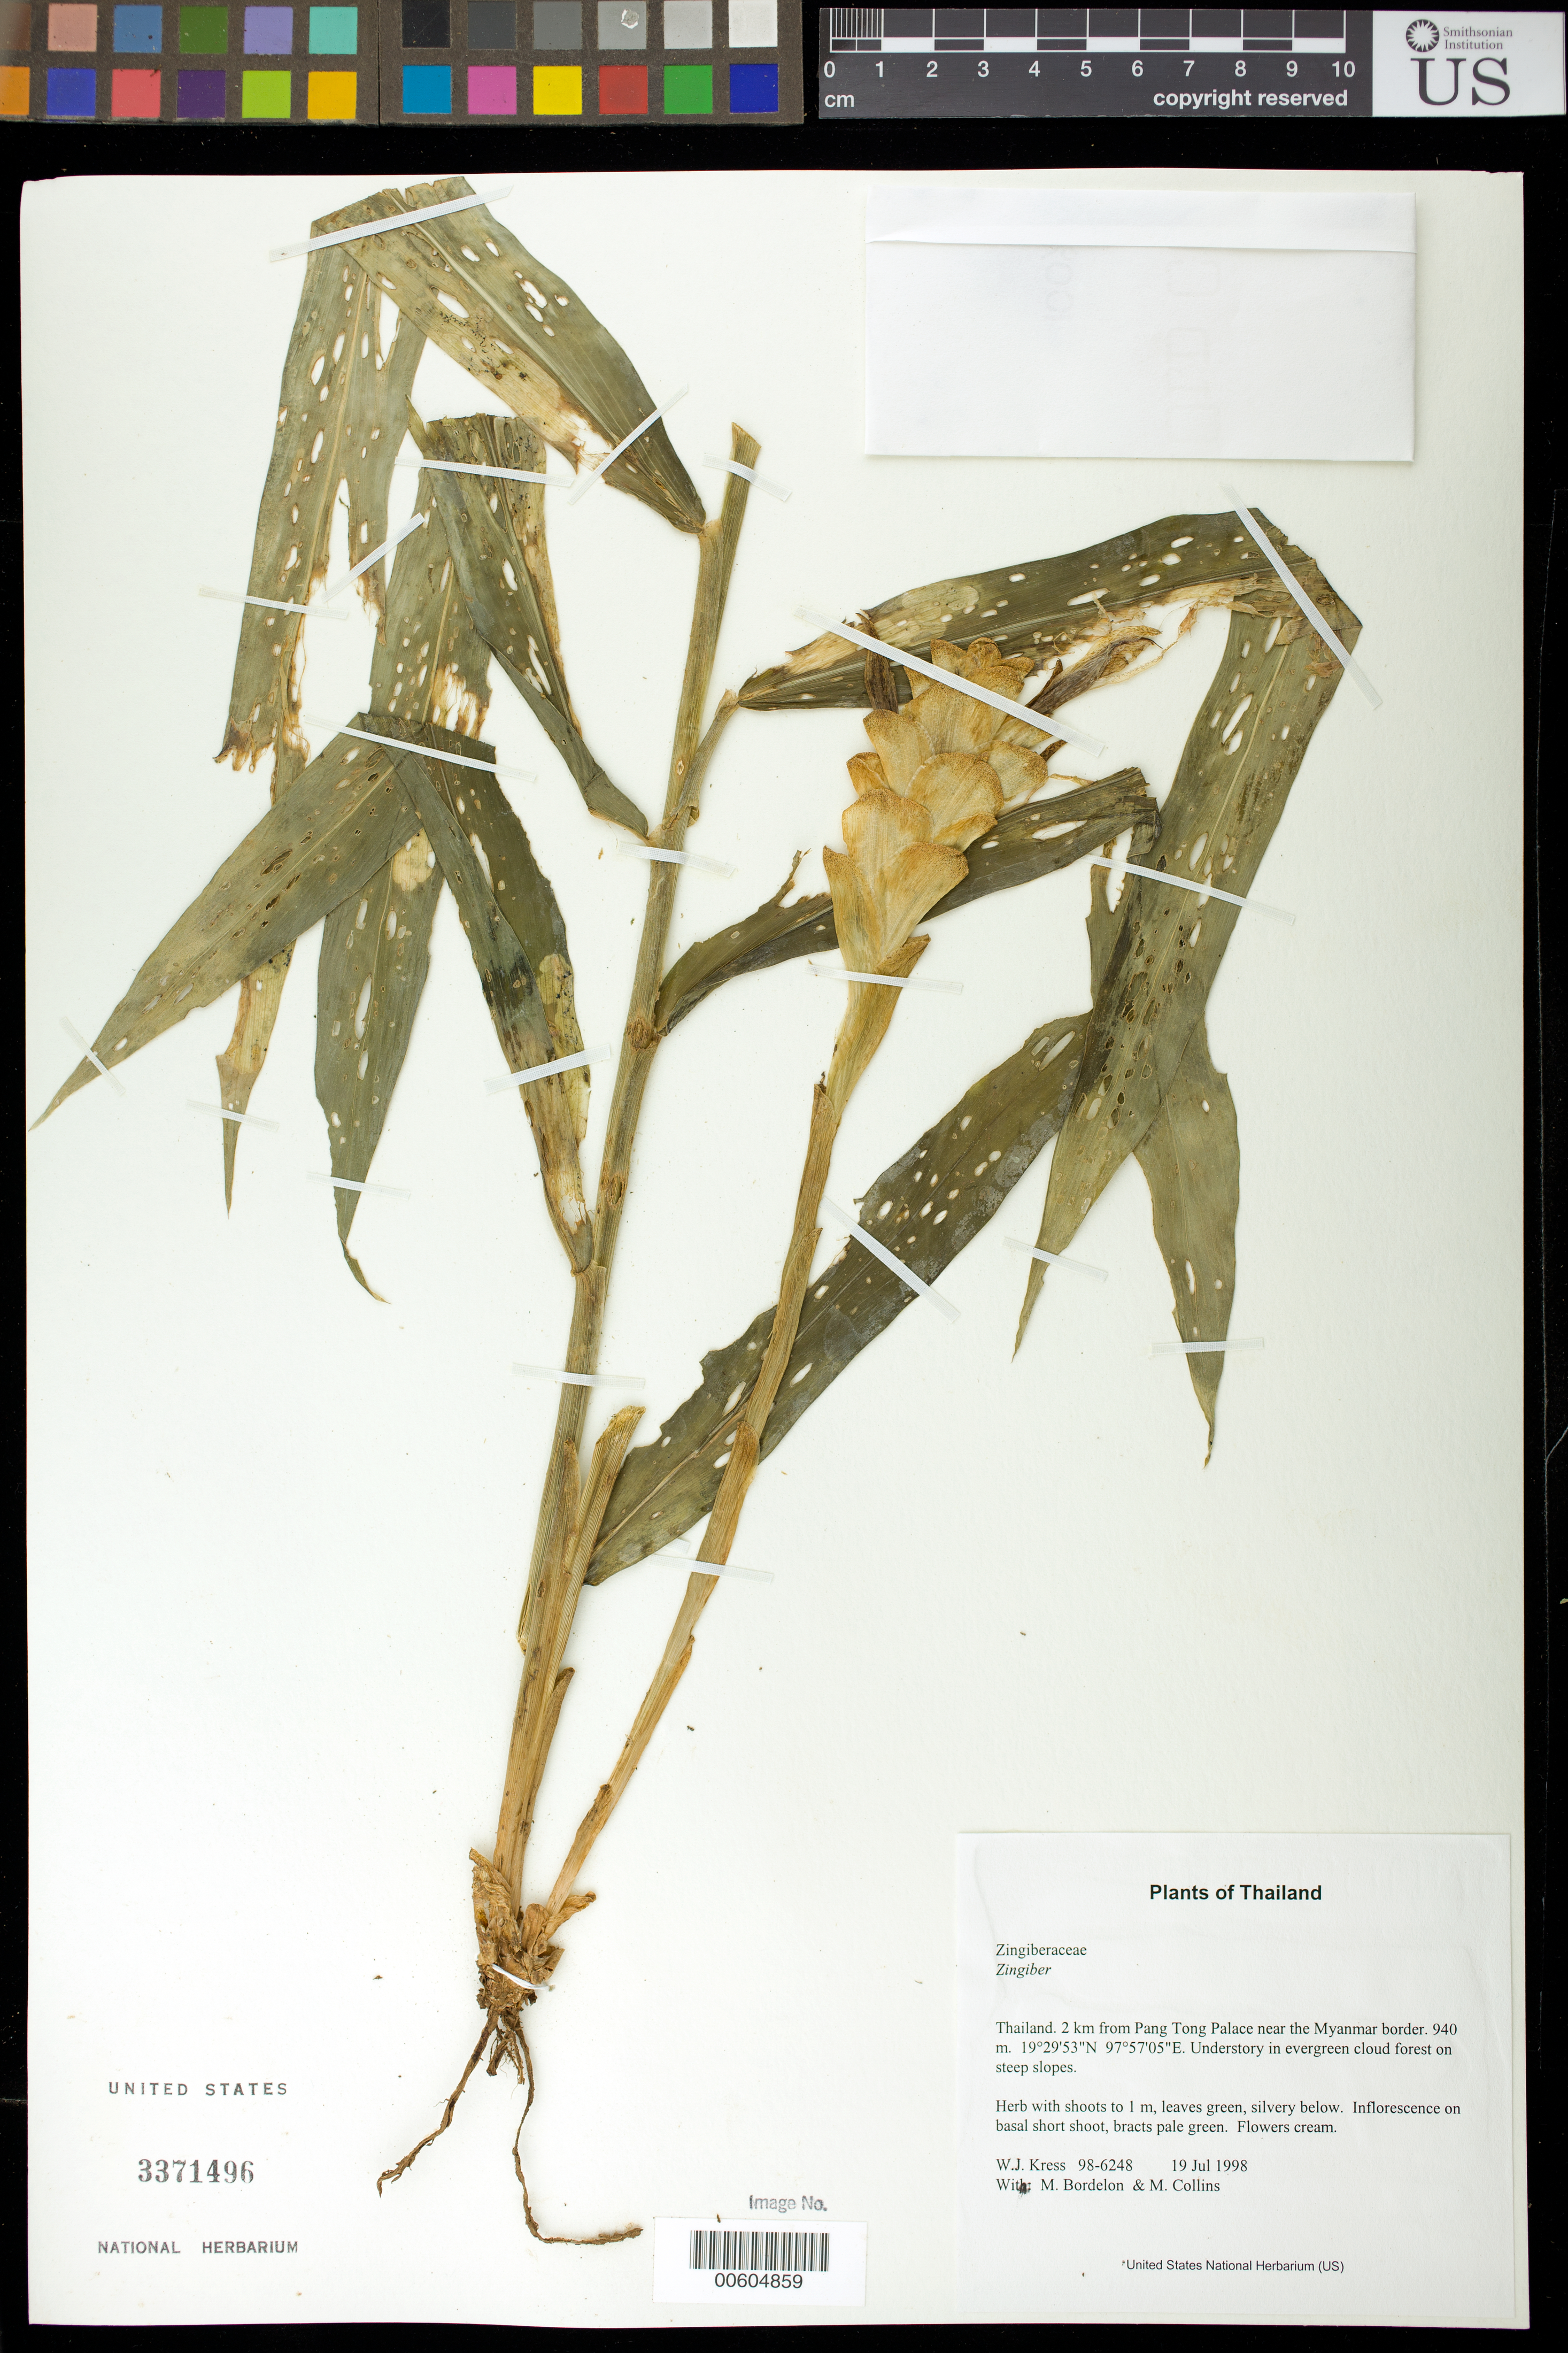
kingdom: Plantae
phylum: Tracheophyta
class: Liliopsida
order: Zingiberales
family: Zingiberaceae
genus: Zingiber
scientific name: Zingiber sp.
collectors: W. J. Kress, M. Bordelon & M. Collins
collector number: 98-6248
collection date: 1998-07-19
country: Thailand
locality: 2 km from Pang Tong Palace near the Myanmar border.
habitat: Understory in evergreen cloud forest on steep slopes.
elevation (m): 940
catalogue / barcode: US 3371496